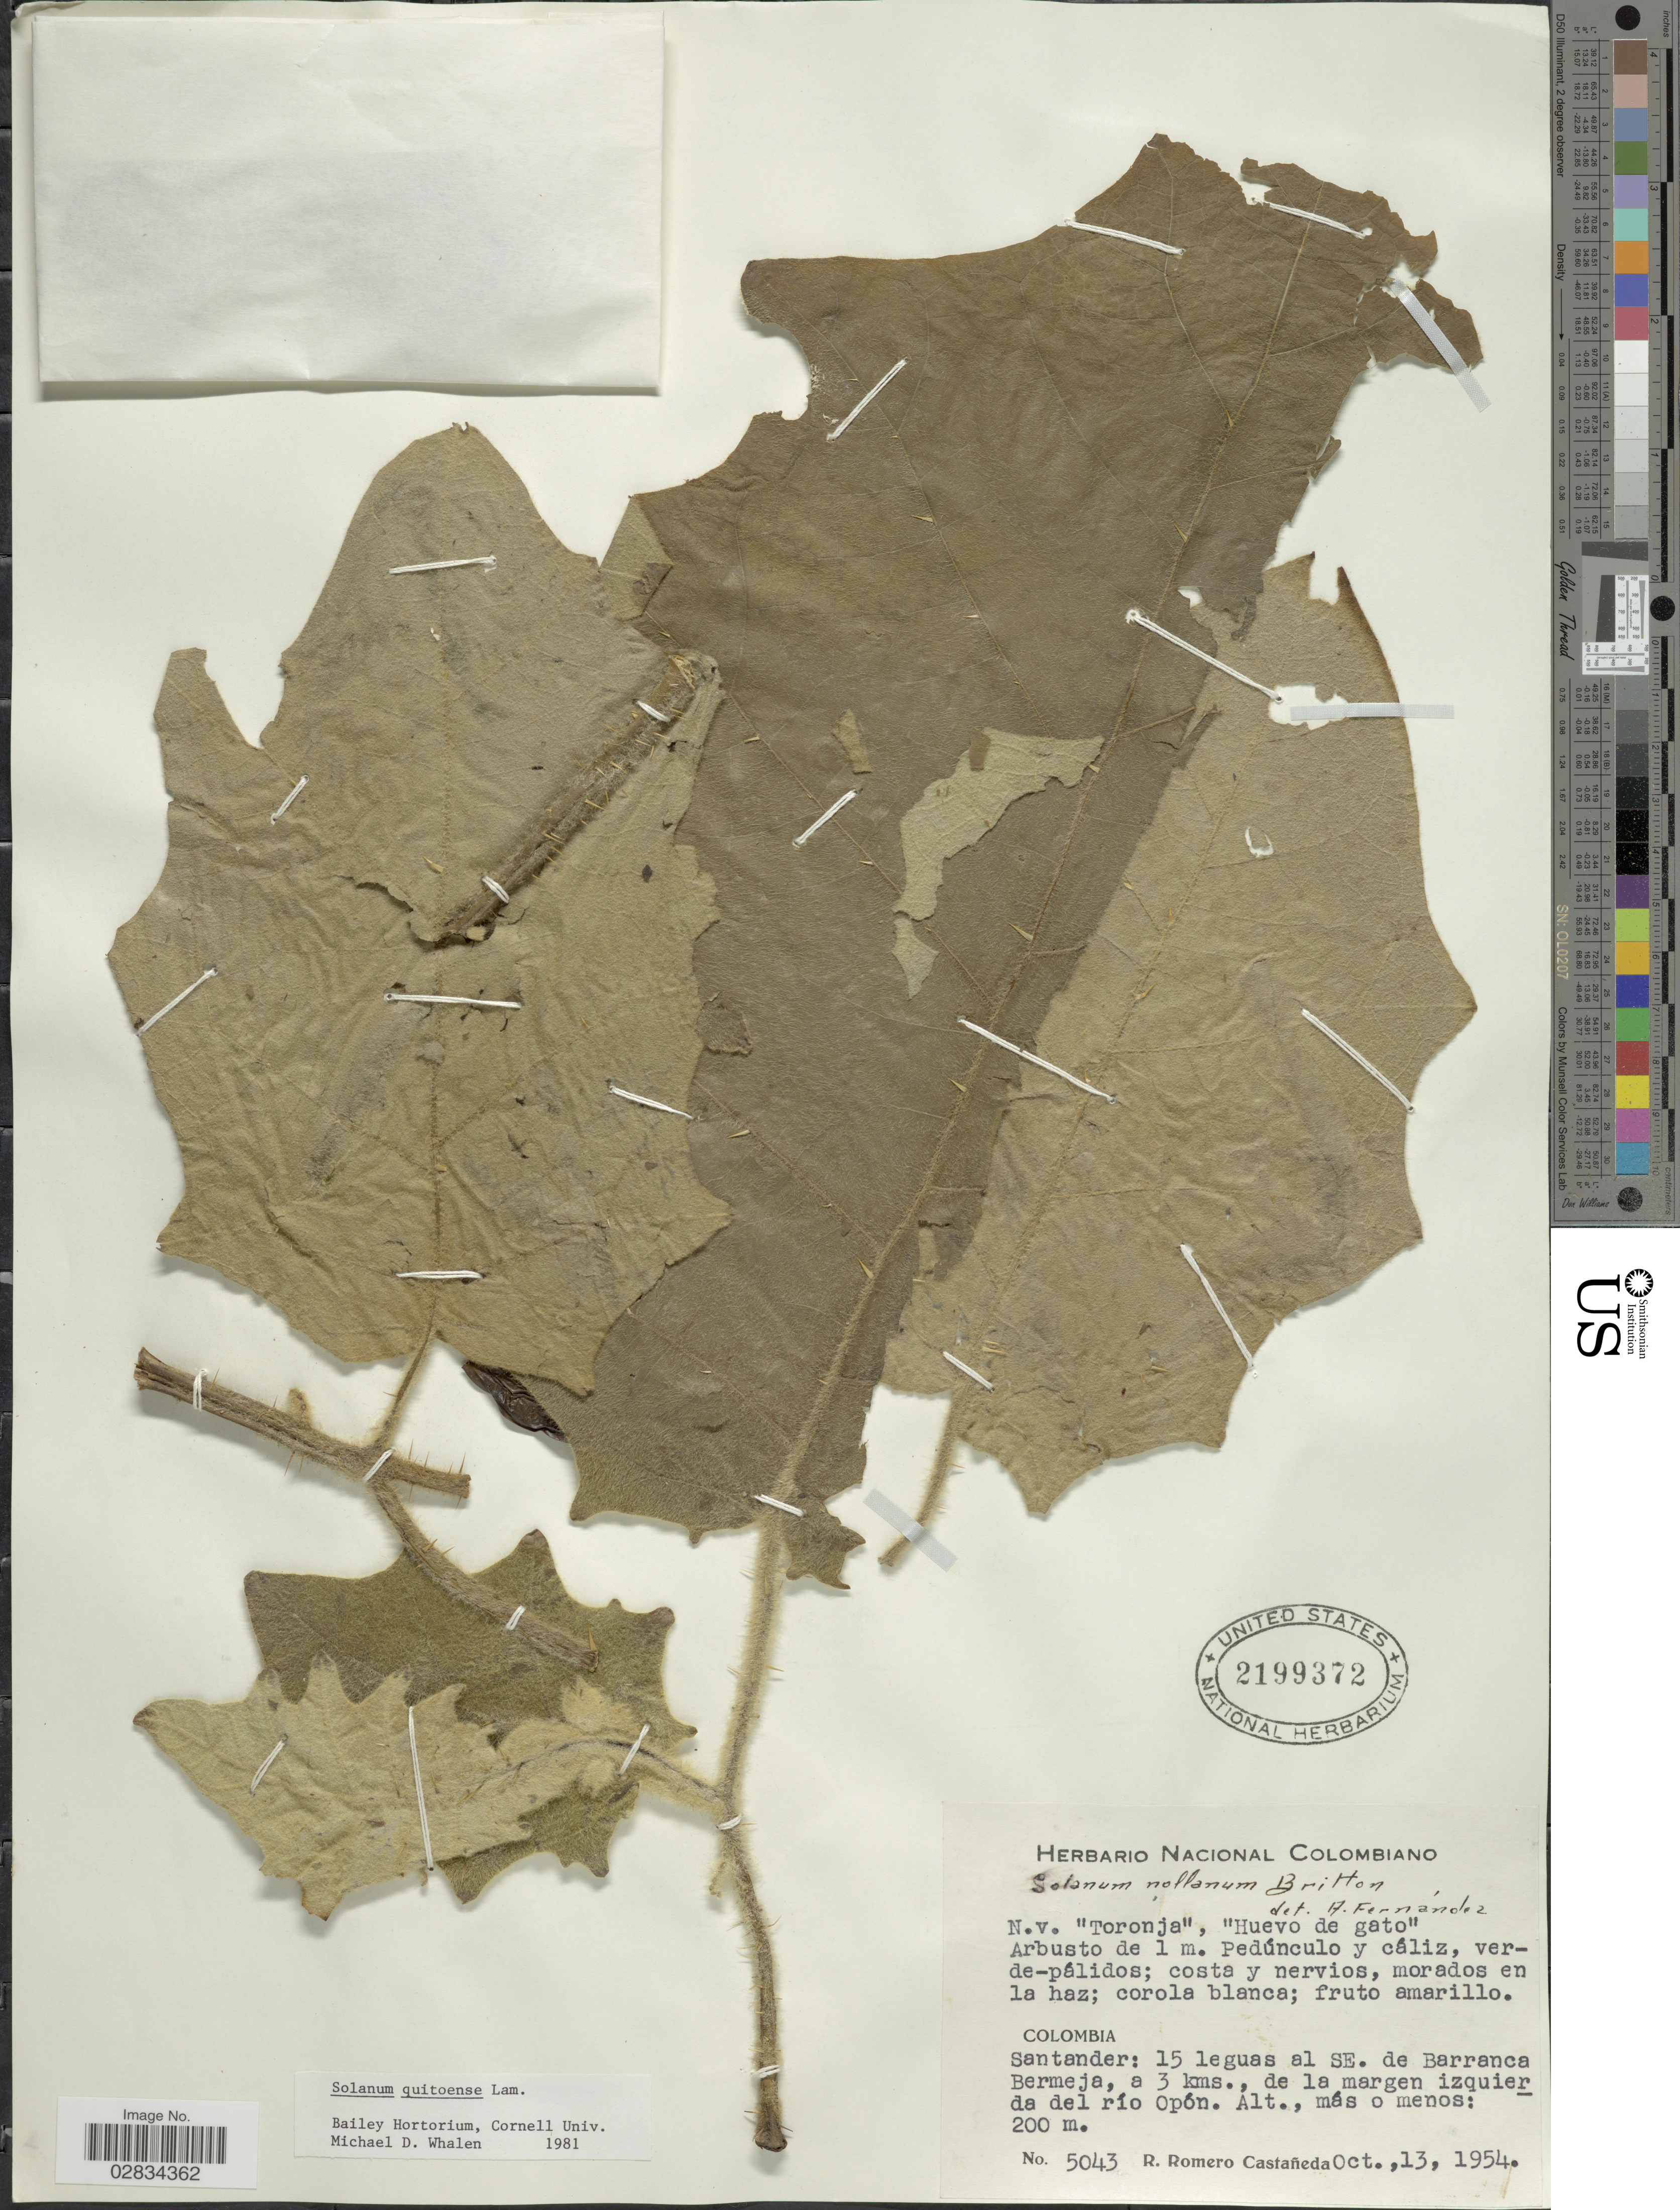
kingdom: Plantae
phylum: Tracheophyta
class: Magnoliopsida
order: Solanales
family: Solanaceae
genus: Solanum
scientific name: Solanum quitoense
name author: Lam.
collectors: R. Romero Castañeda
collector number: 5043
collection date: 1954-10-13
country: Colombia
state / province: Santander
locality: Santander: 15 leguas al SE. de Barranca Bermeja, a 3 kms., de la margen izquierda del río Opón.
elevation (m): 200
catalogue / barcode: US 2199372